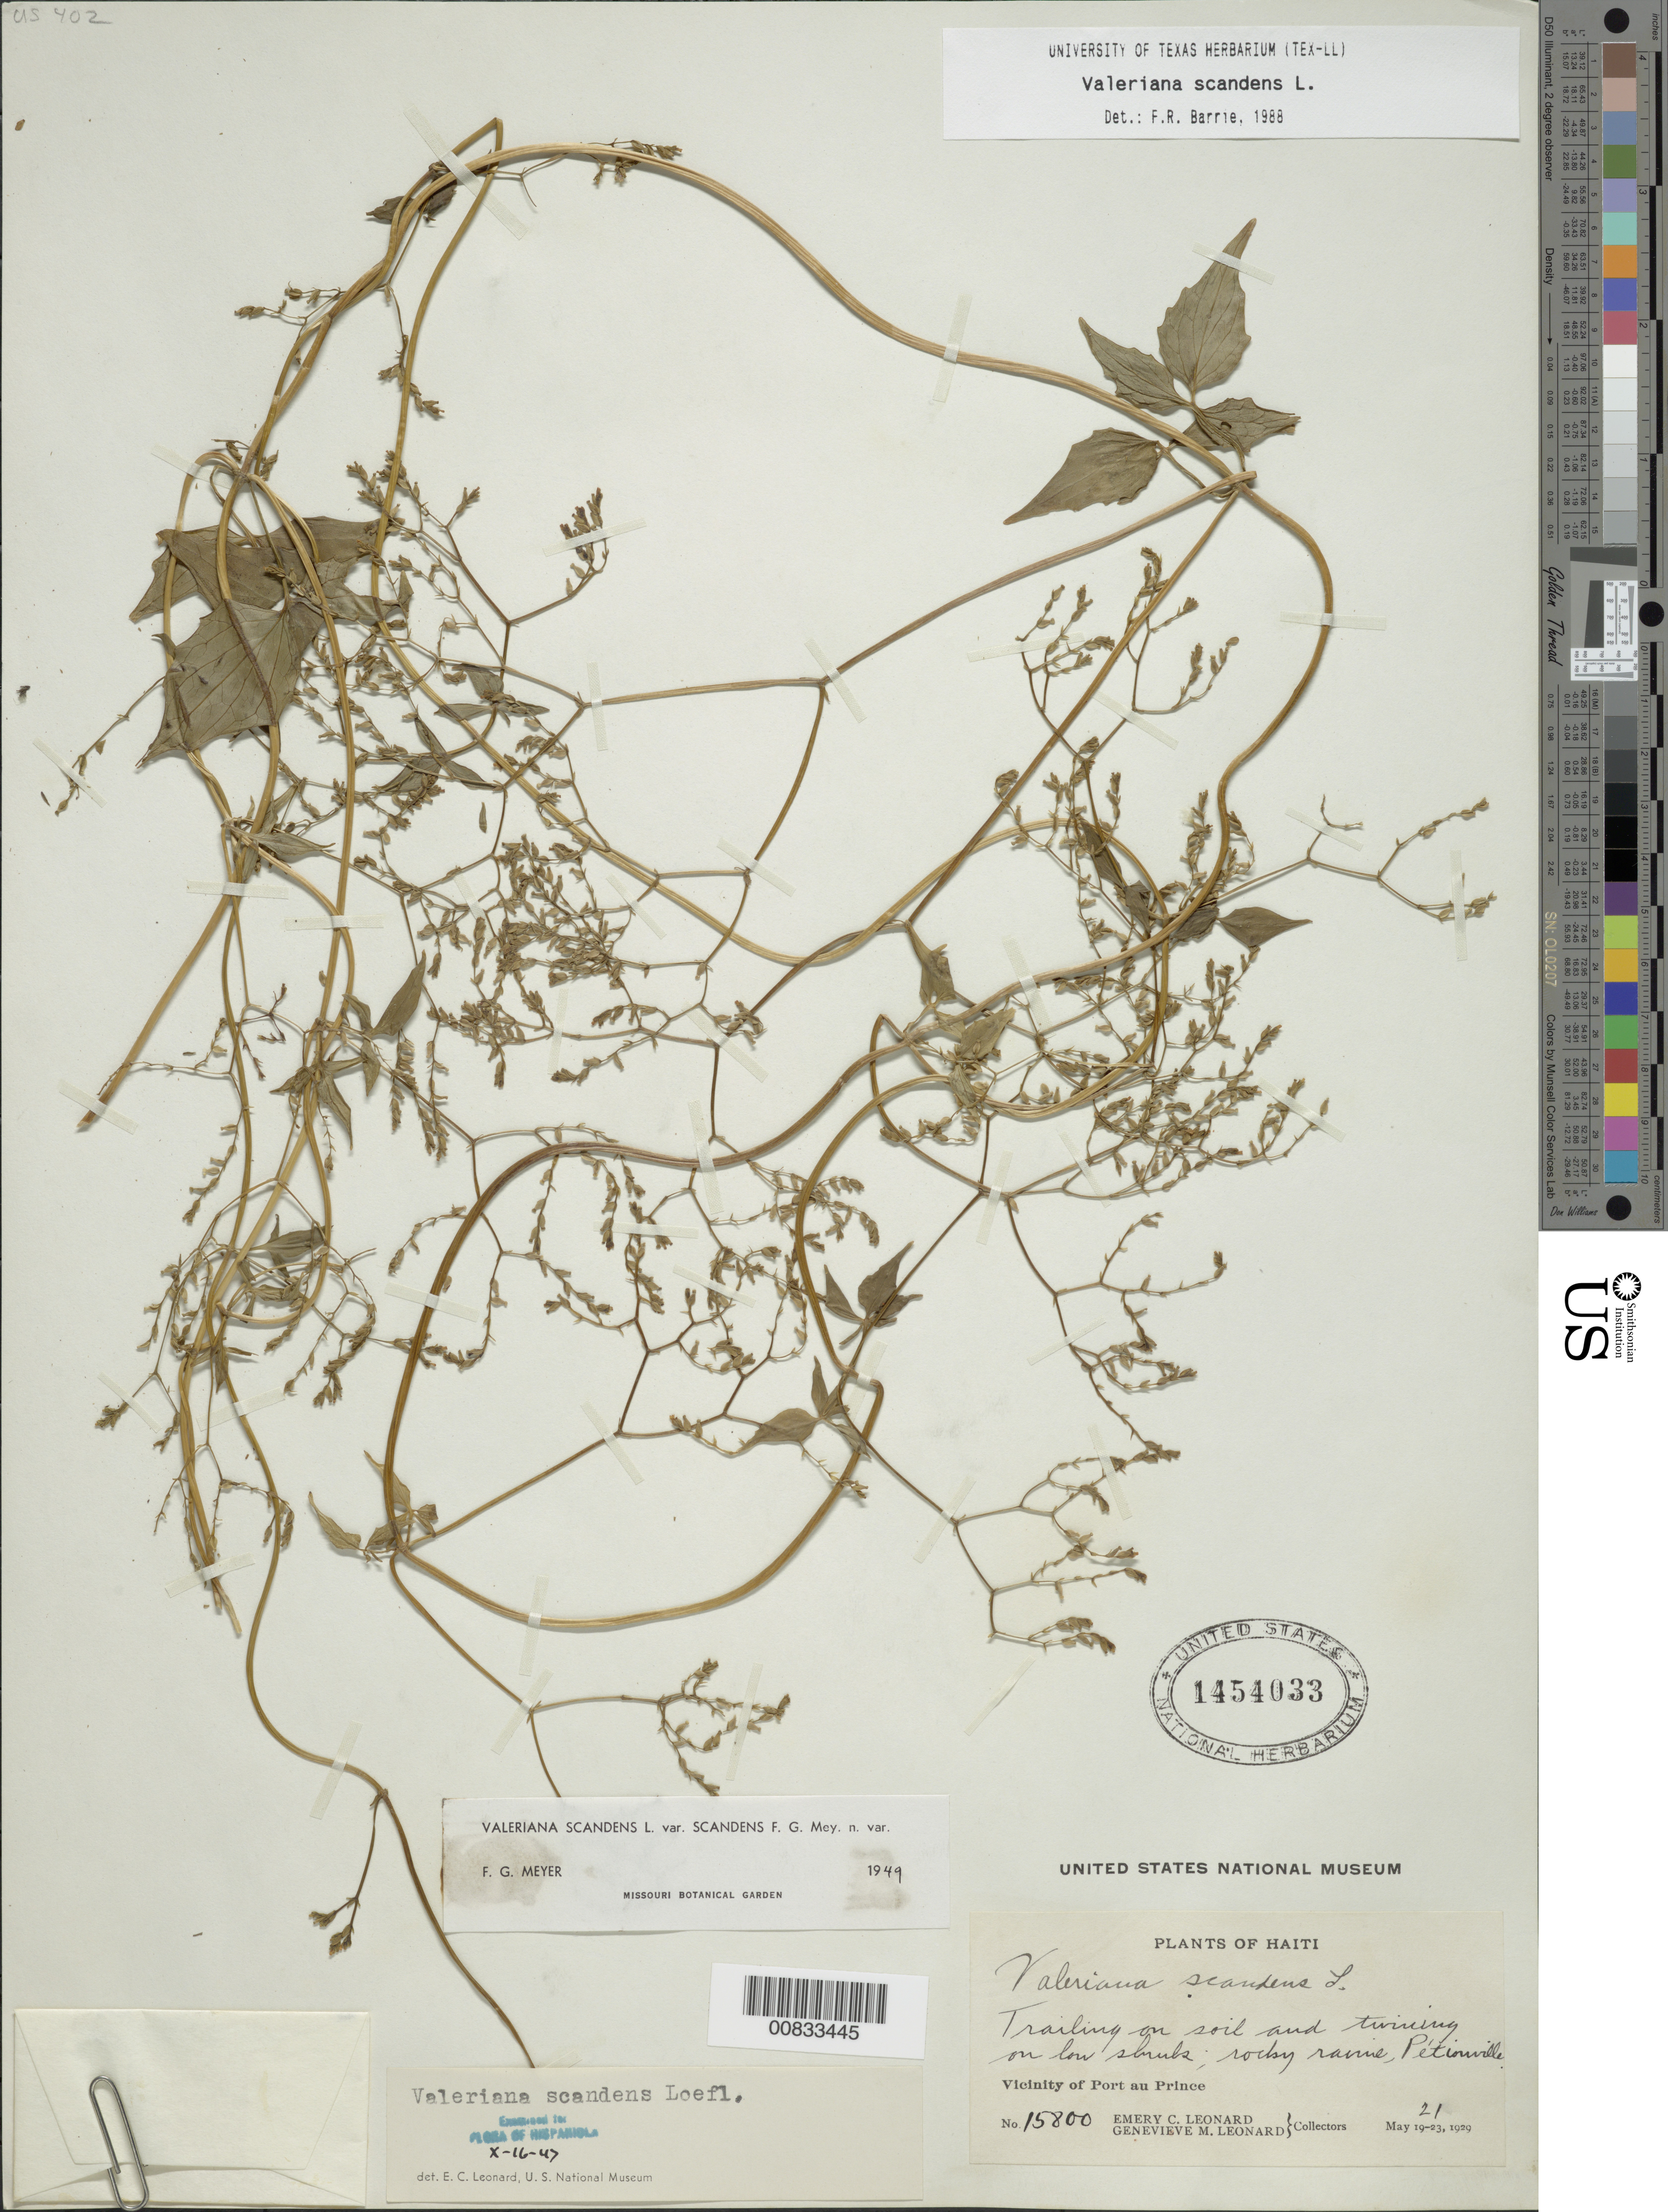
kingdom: Plantae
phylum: Tracheophyta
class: Magnoliopsida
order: Dipsacales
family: Caprifoliaceae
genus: Valeriana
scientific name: Valeriana domingensis x V. scandens L.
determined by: Barrie, F. R.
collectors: E. C. Leonard & G. M. Leonard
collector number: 15800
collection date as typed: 21 May 1929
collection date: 1929-05-21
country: Haiti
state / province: Ouest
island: Hispaniola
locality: Vicinity of Port-au-Prince, Pétionville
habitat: On soil and on low shrubs, rocky ravine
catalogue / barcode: US 1454033